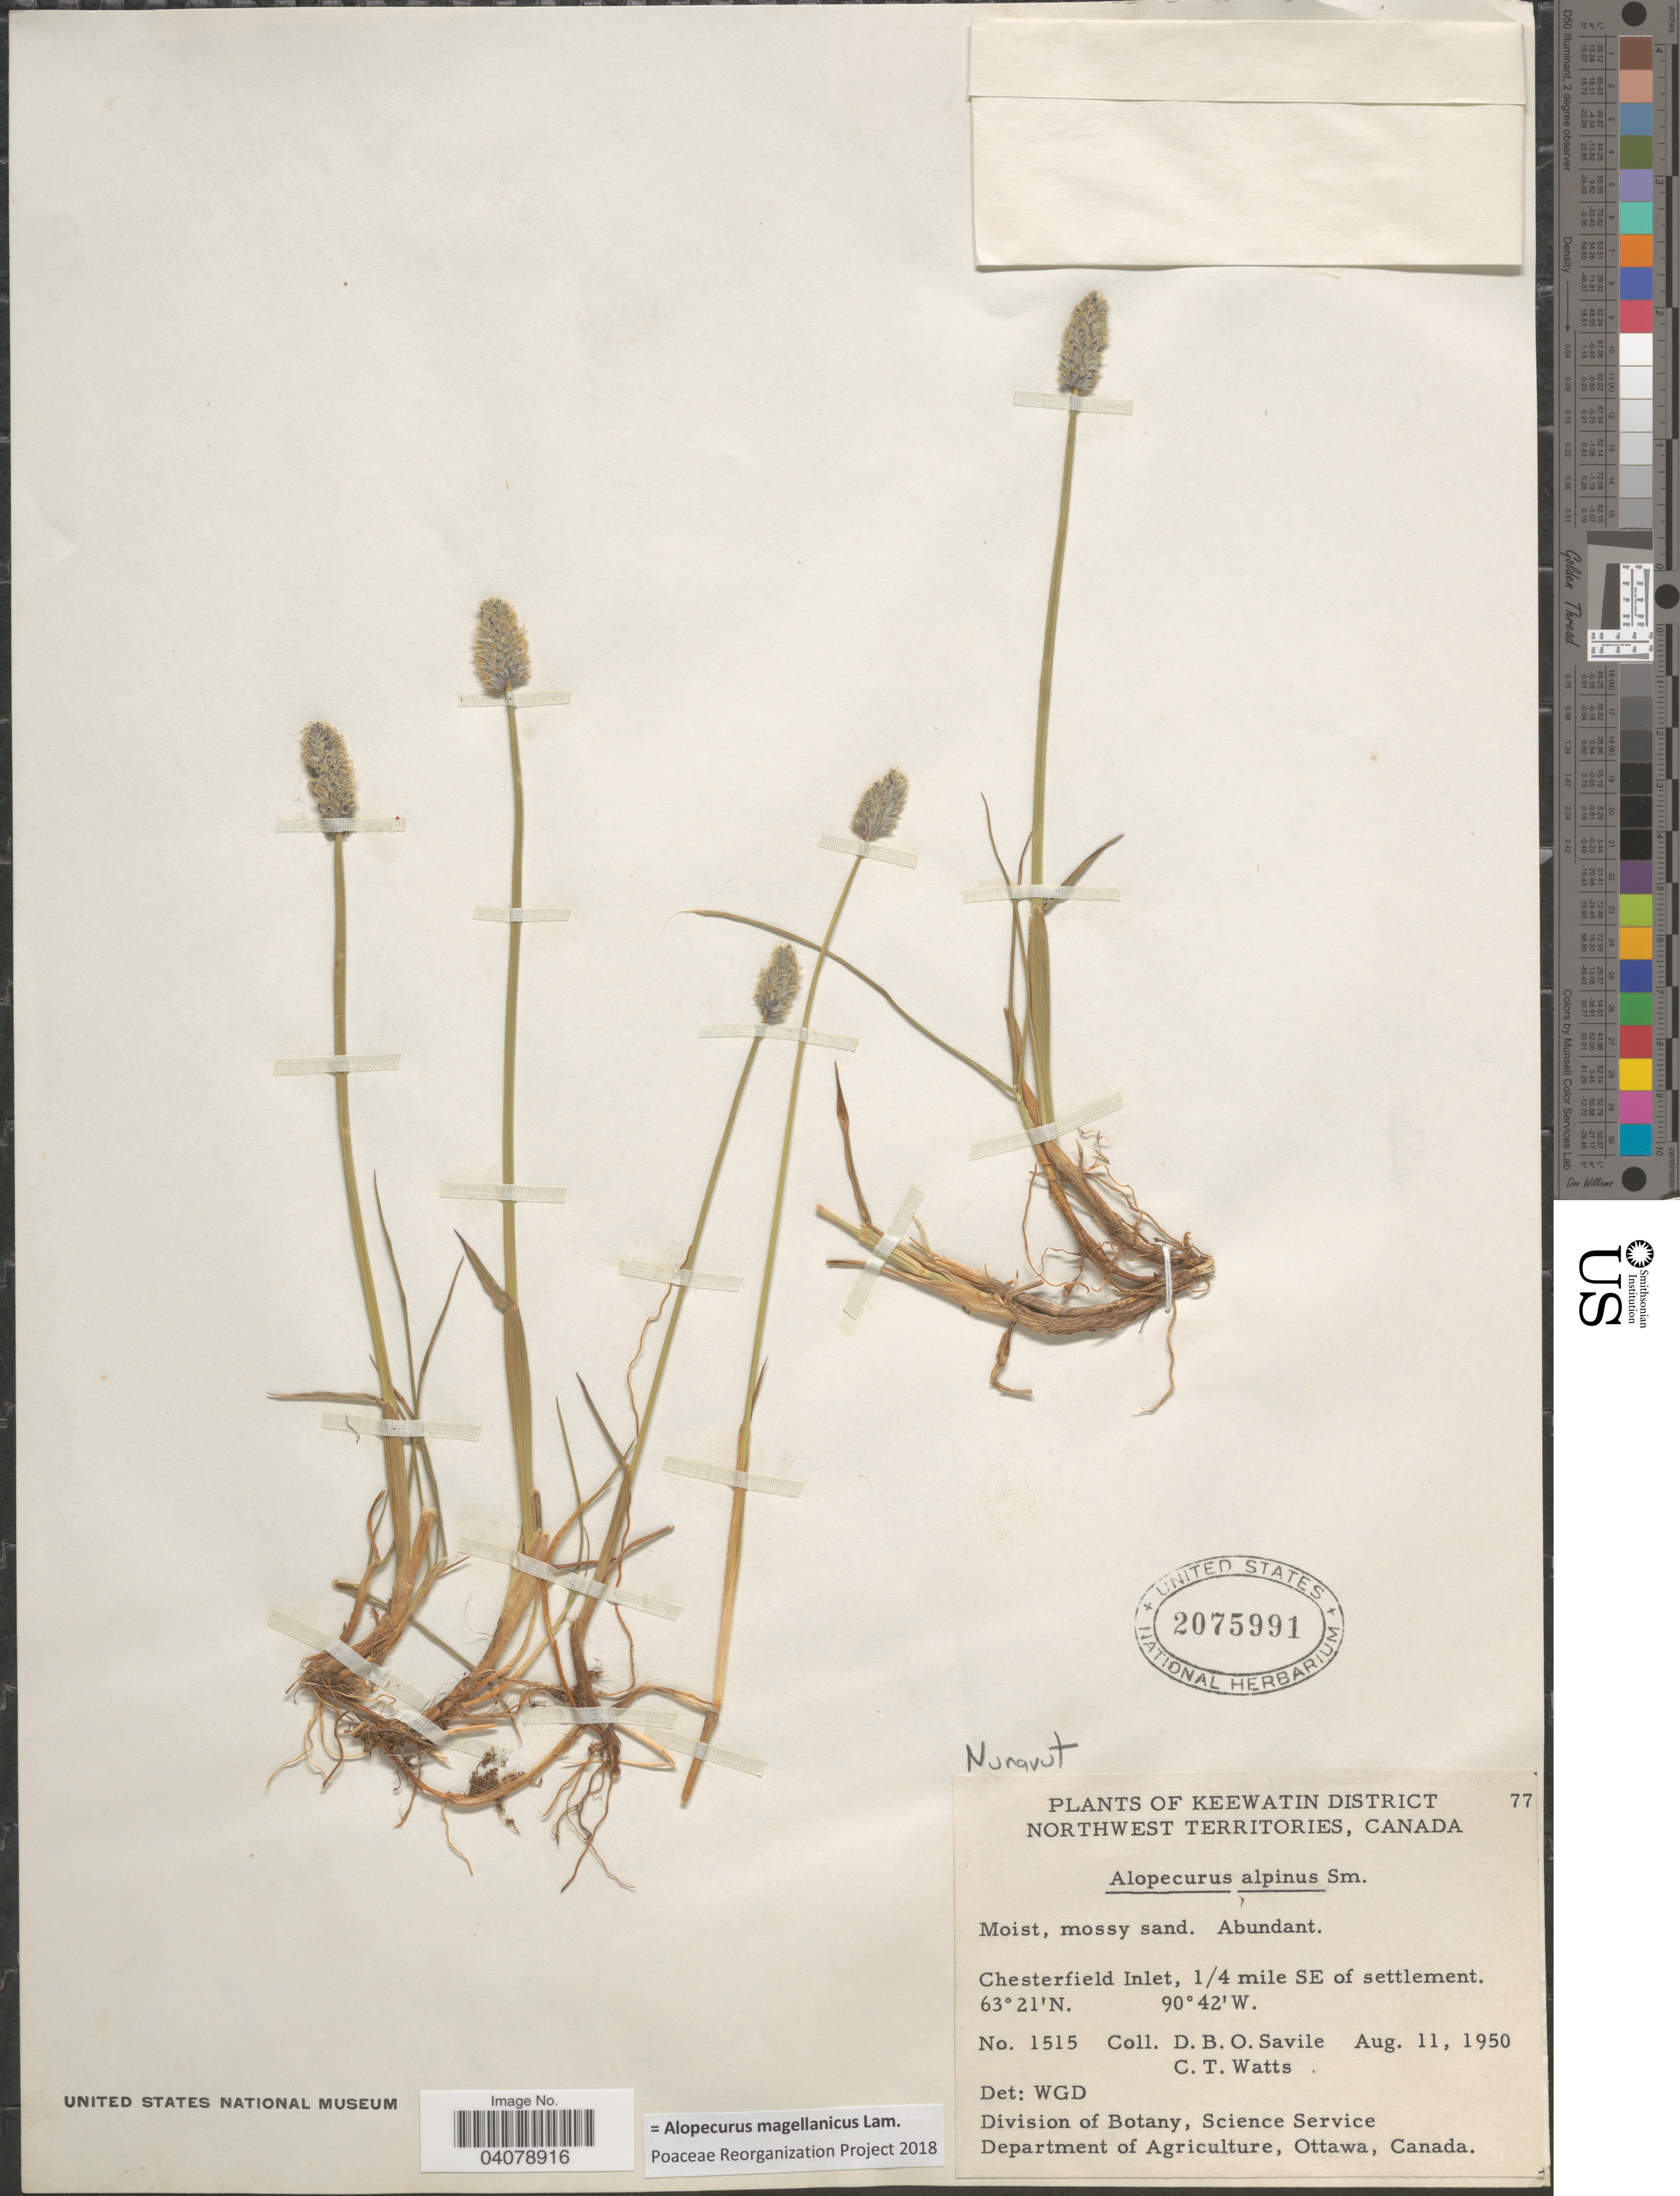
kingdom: Plantae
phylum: Tracheophyta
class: Liliopsida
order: Poales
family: Poaceae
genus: Alopecurus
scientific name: Alopecurus magellanicus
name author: Lam.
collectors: D. Savile & C. Watts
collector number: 1515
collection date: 1950-08-11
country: Canada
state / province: Nunavut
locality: Nunavut. Keewatin District. Northwest Territories. Chesterfield Inlet, ¼ mile SE of settlement.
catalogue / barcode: US 2075991